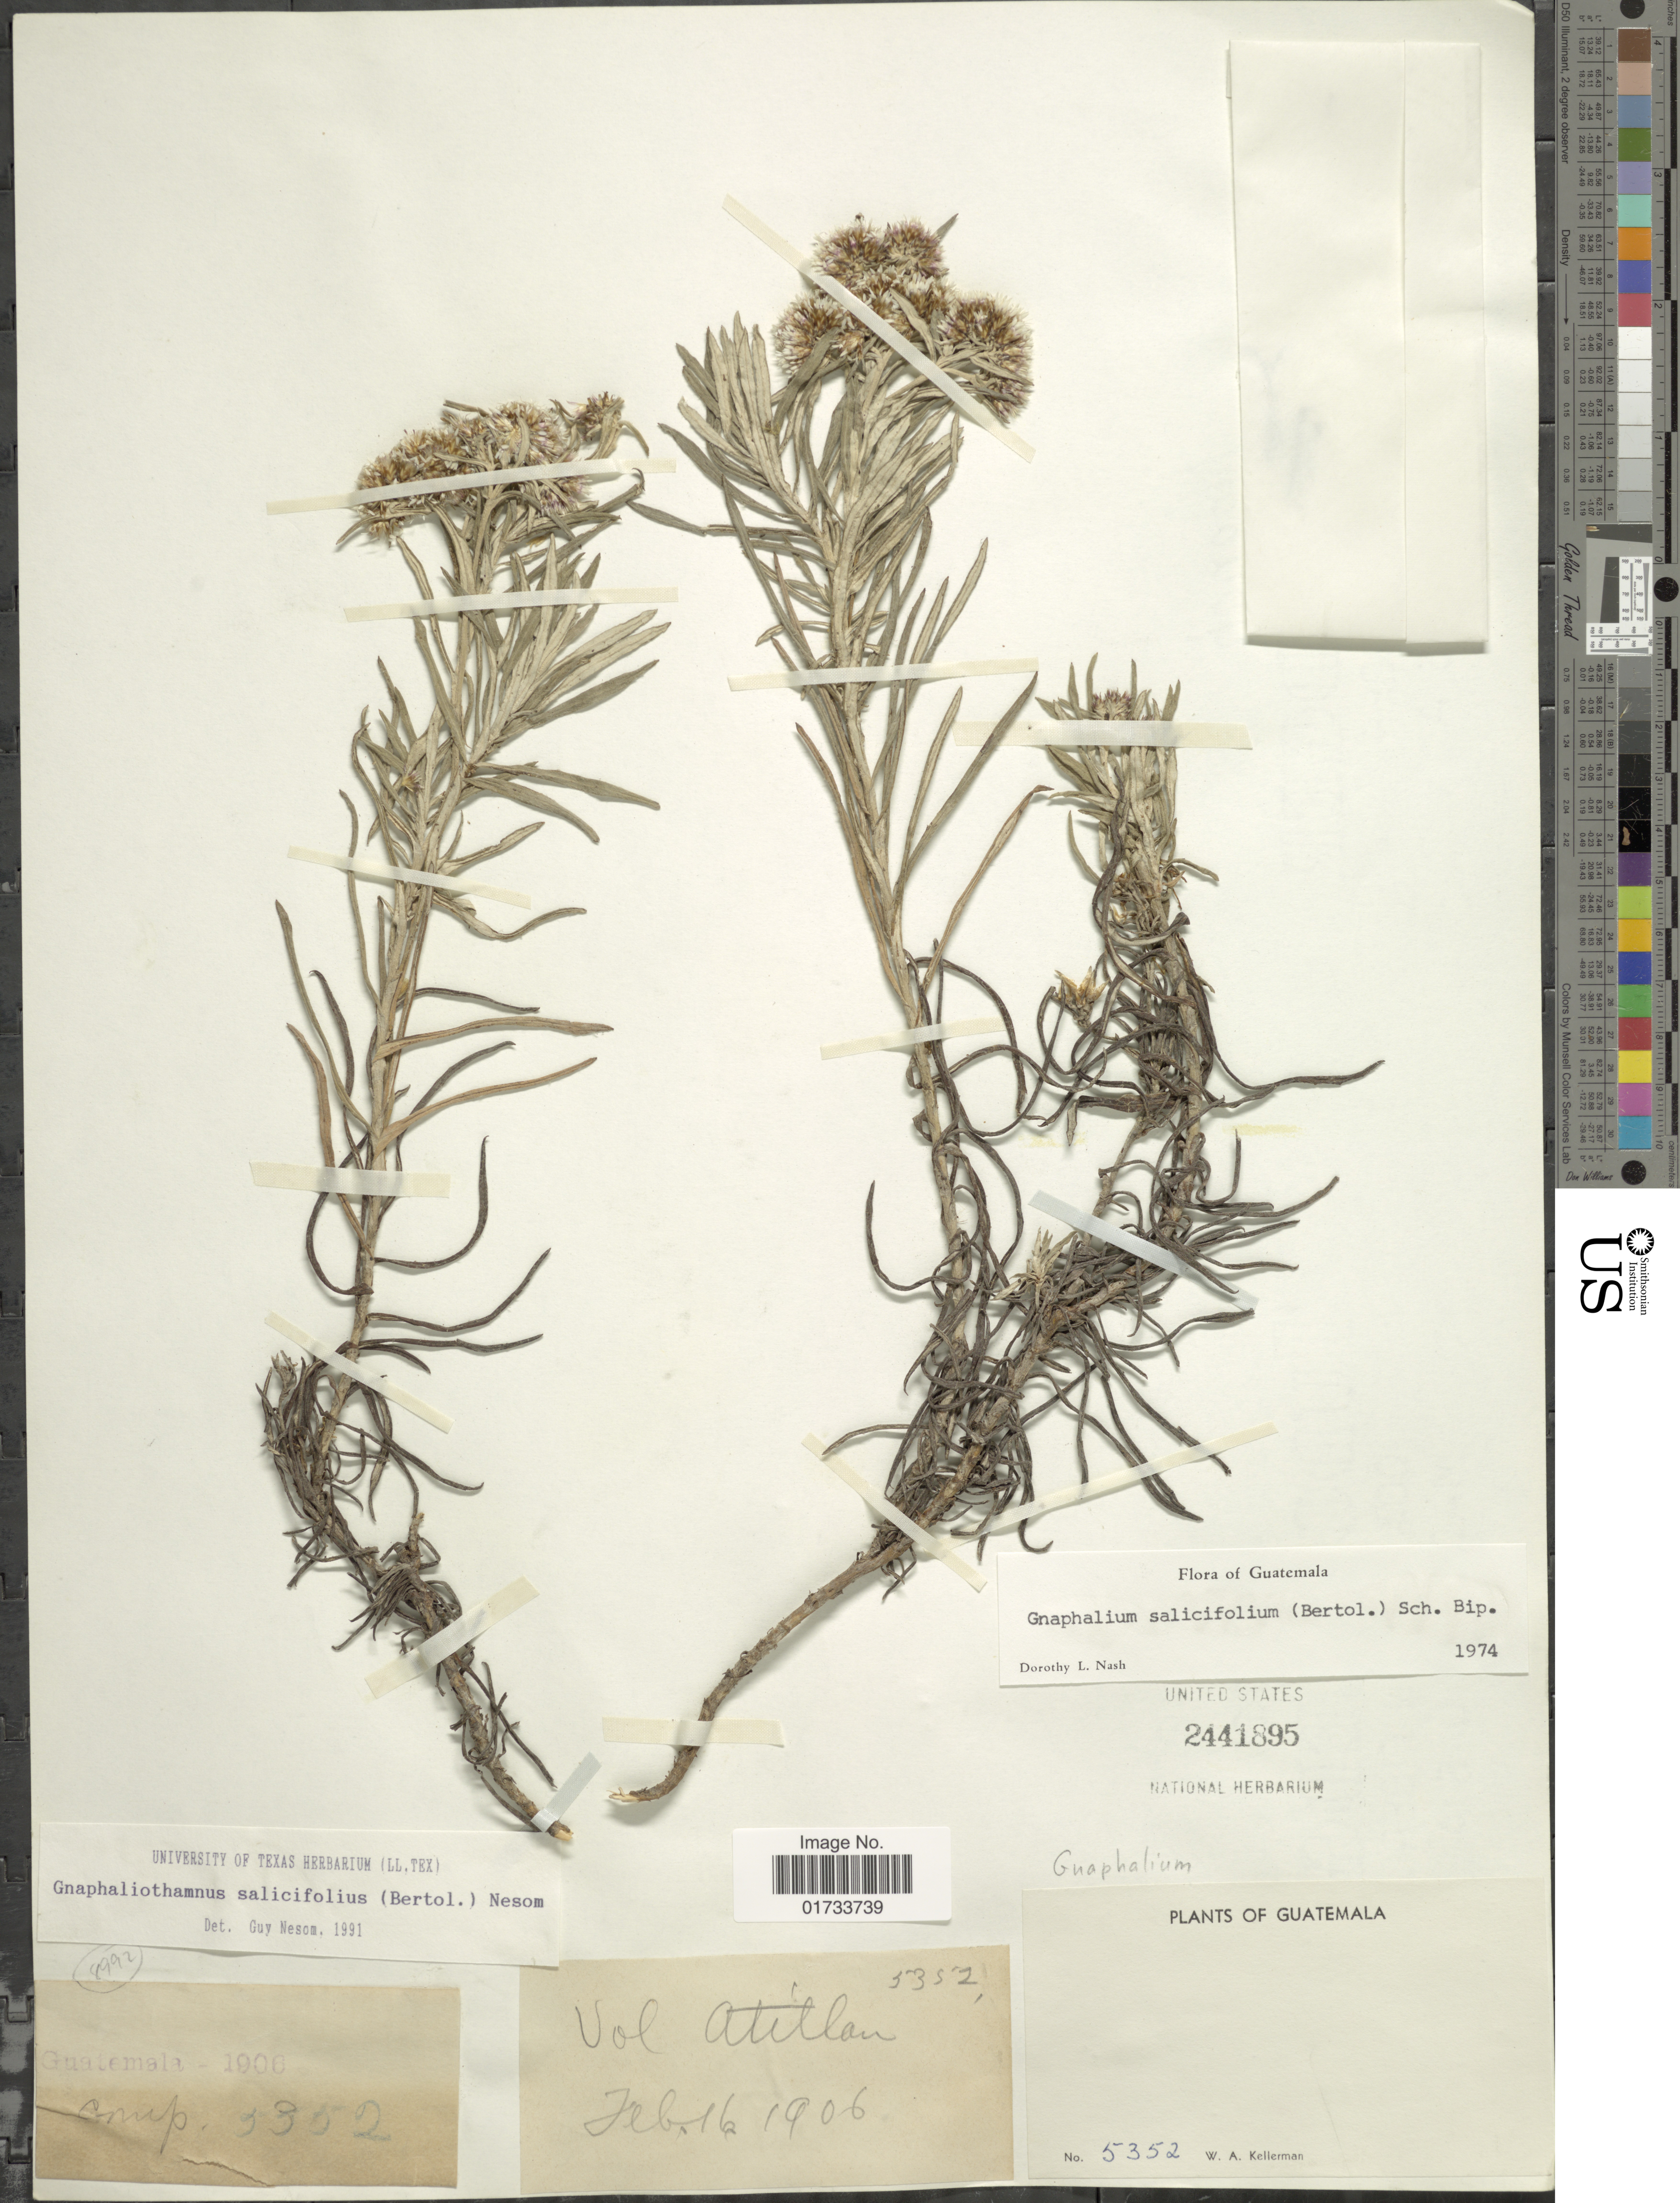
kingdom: Plantae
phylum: Tracheophyta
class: Magnoliopsida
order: Asterales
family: Asteraceae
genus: Chionolaena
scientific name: Chionolaena salicifolia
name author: (Bertol.) G.L. Nesom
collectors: W. Kellerman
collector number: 5352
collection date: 1906-02-16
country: Guatemala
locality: Vol Atitlan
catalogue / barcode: US 2441895